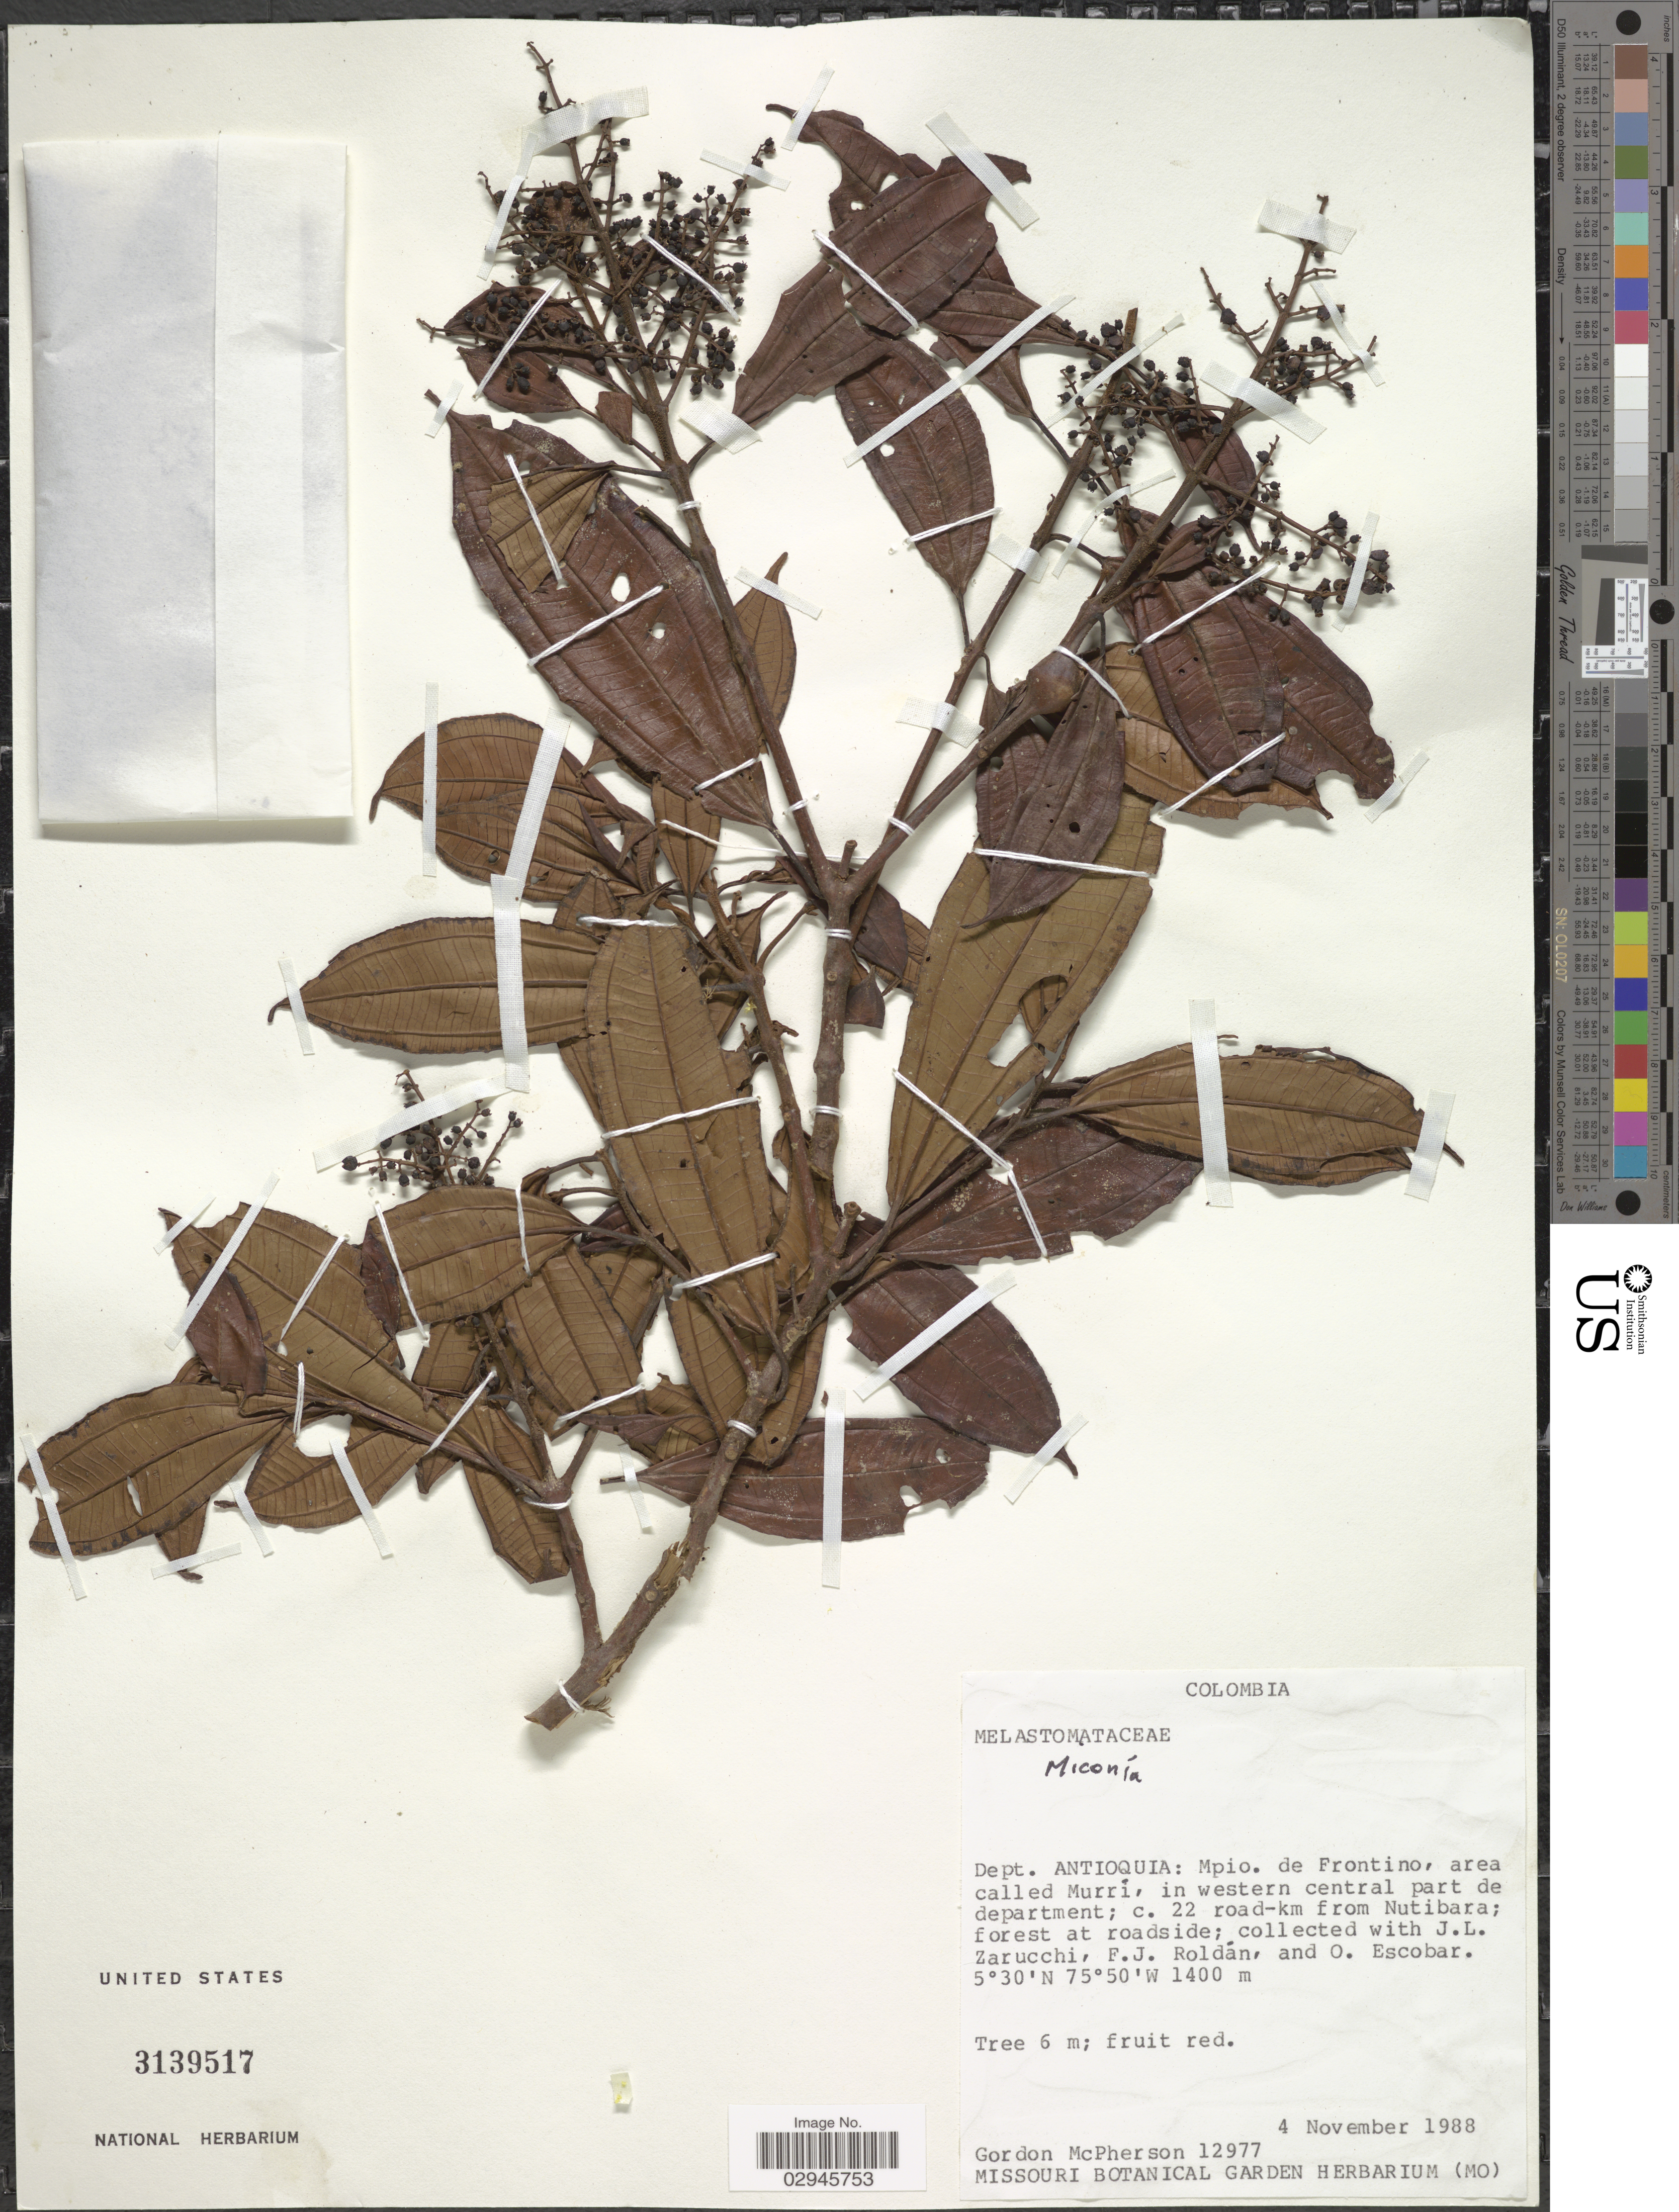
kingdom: Plantae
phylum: Tracheophyta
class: Magnoliopsida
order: Myrtales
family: Melastomataceae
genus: Miconia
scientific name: Miconia sp.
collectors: G. D. McPherson, J. L. Zarucchi, F. J. Roldán & O. Escobar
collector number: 12977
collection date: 1988-11-04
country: Colombia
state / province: Antioquia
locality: Dept. Antioquia: Mpio. de Frontino, area called Murrí, in western central part de department; c. 22 road-km from Nutibara; forest at roadside.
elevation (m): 1400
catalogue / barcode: US 3139517